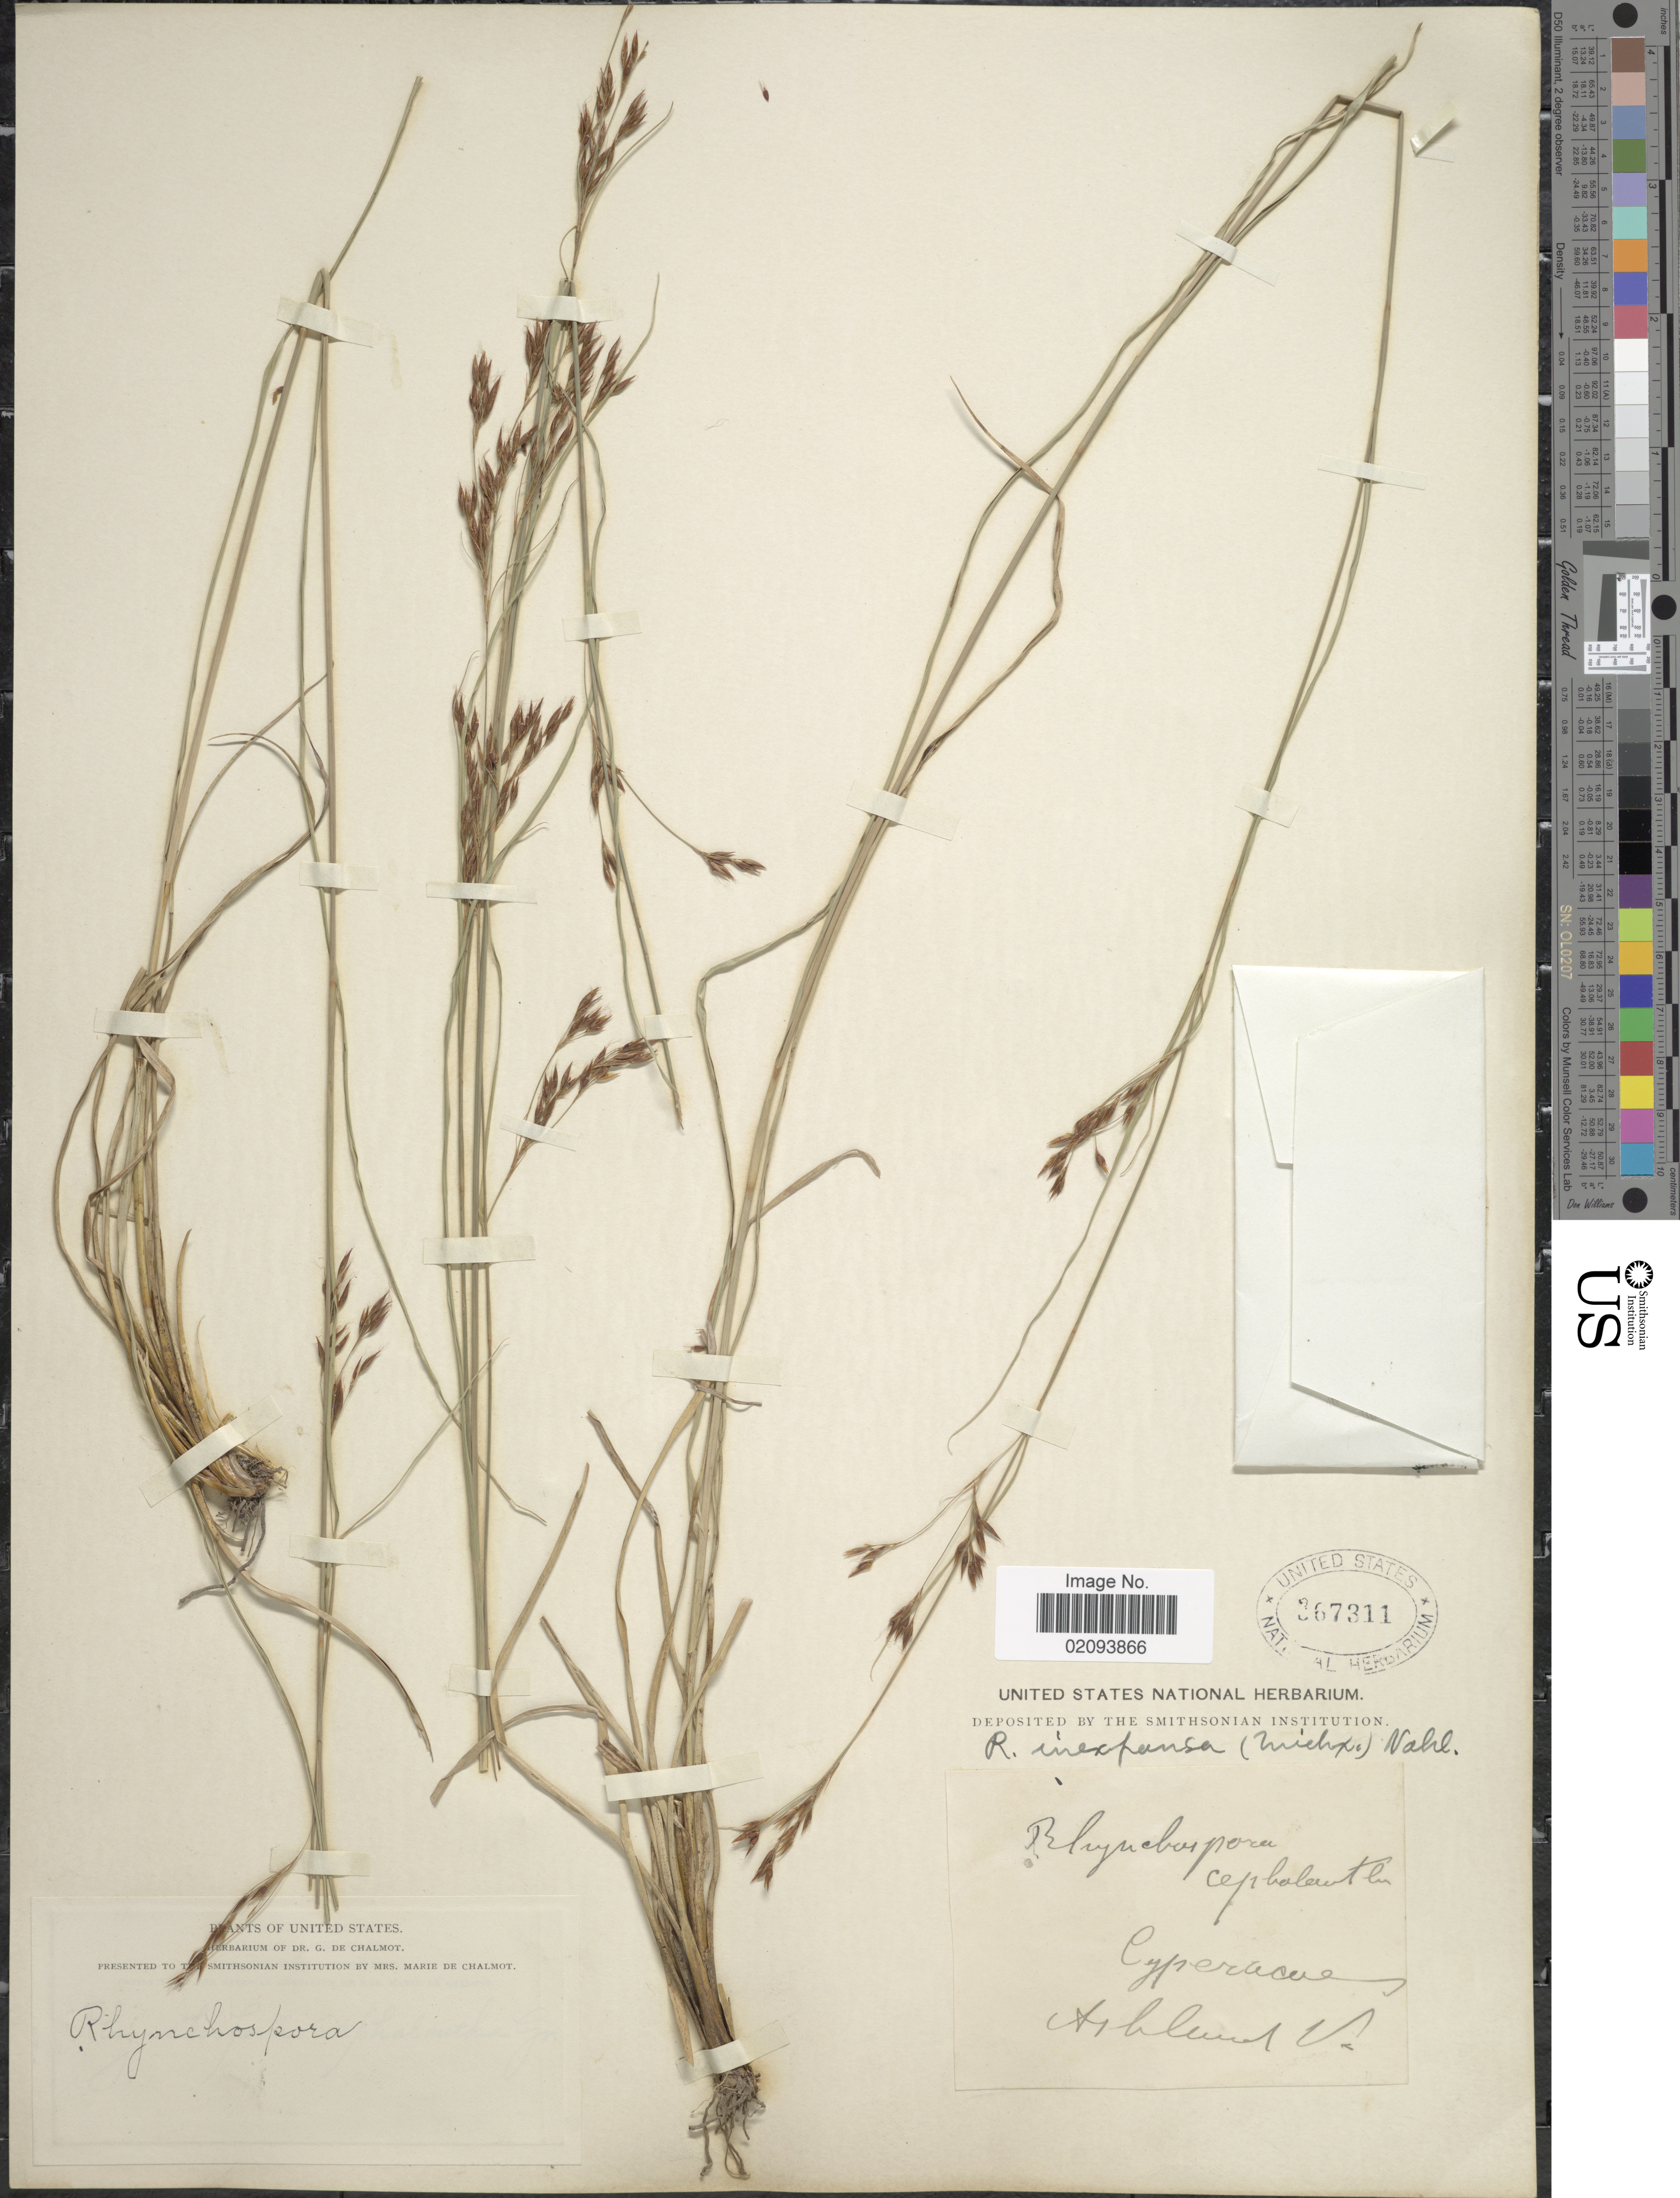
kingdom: Plantae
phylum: Tracheophyta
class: Liliopsida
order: Poales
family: Cyperaceae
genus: Rhynchospora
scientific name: Rhynchospora inexpansa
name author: (Michx.) Vahl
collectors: ex herb. G. de Chalmot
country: United States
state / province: Massachusetts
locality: Ashland, Mass.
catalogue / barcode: US 367311